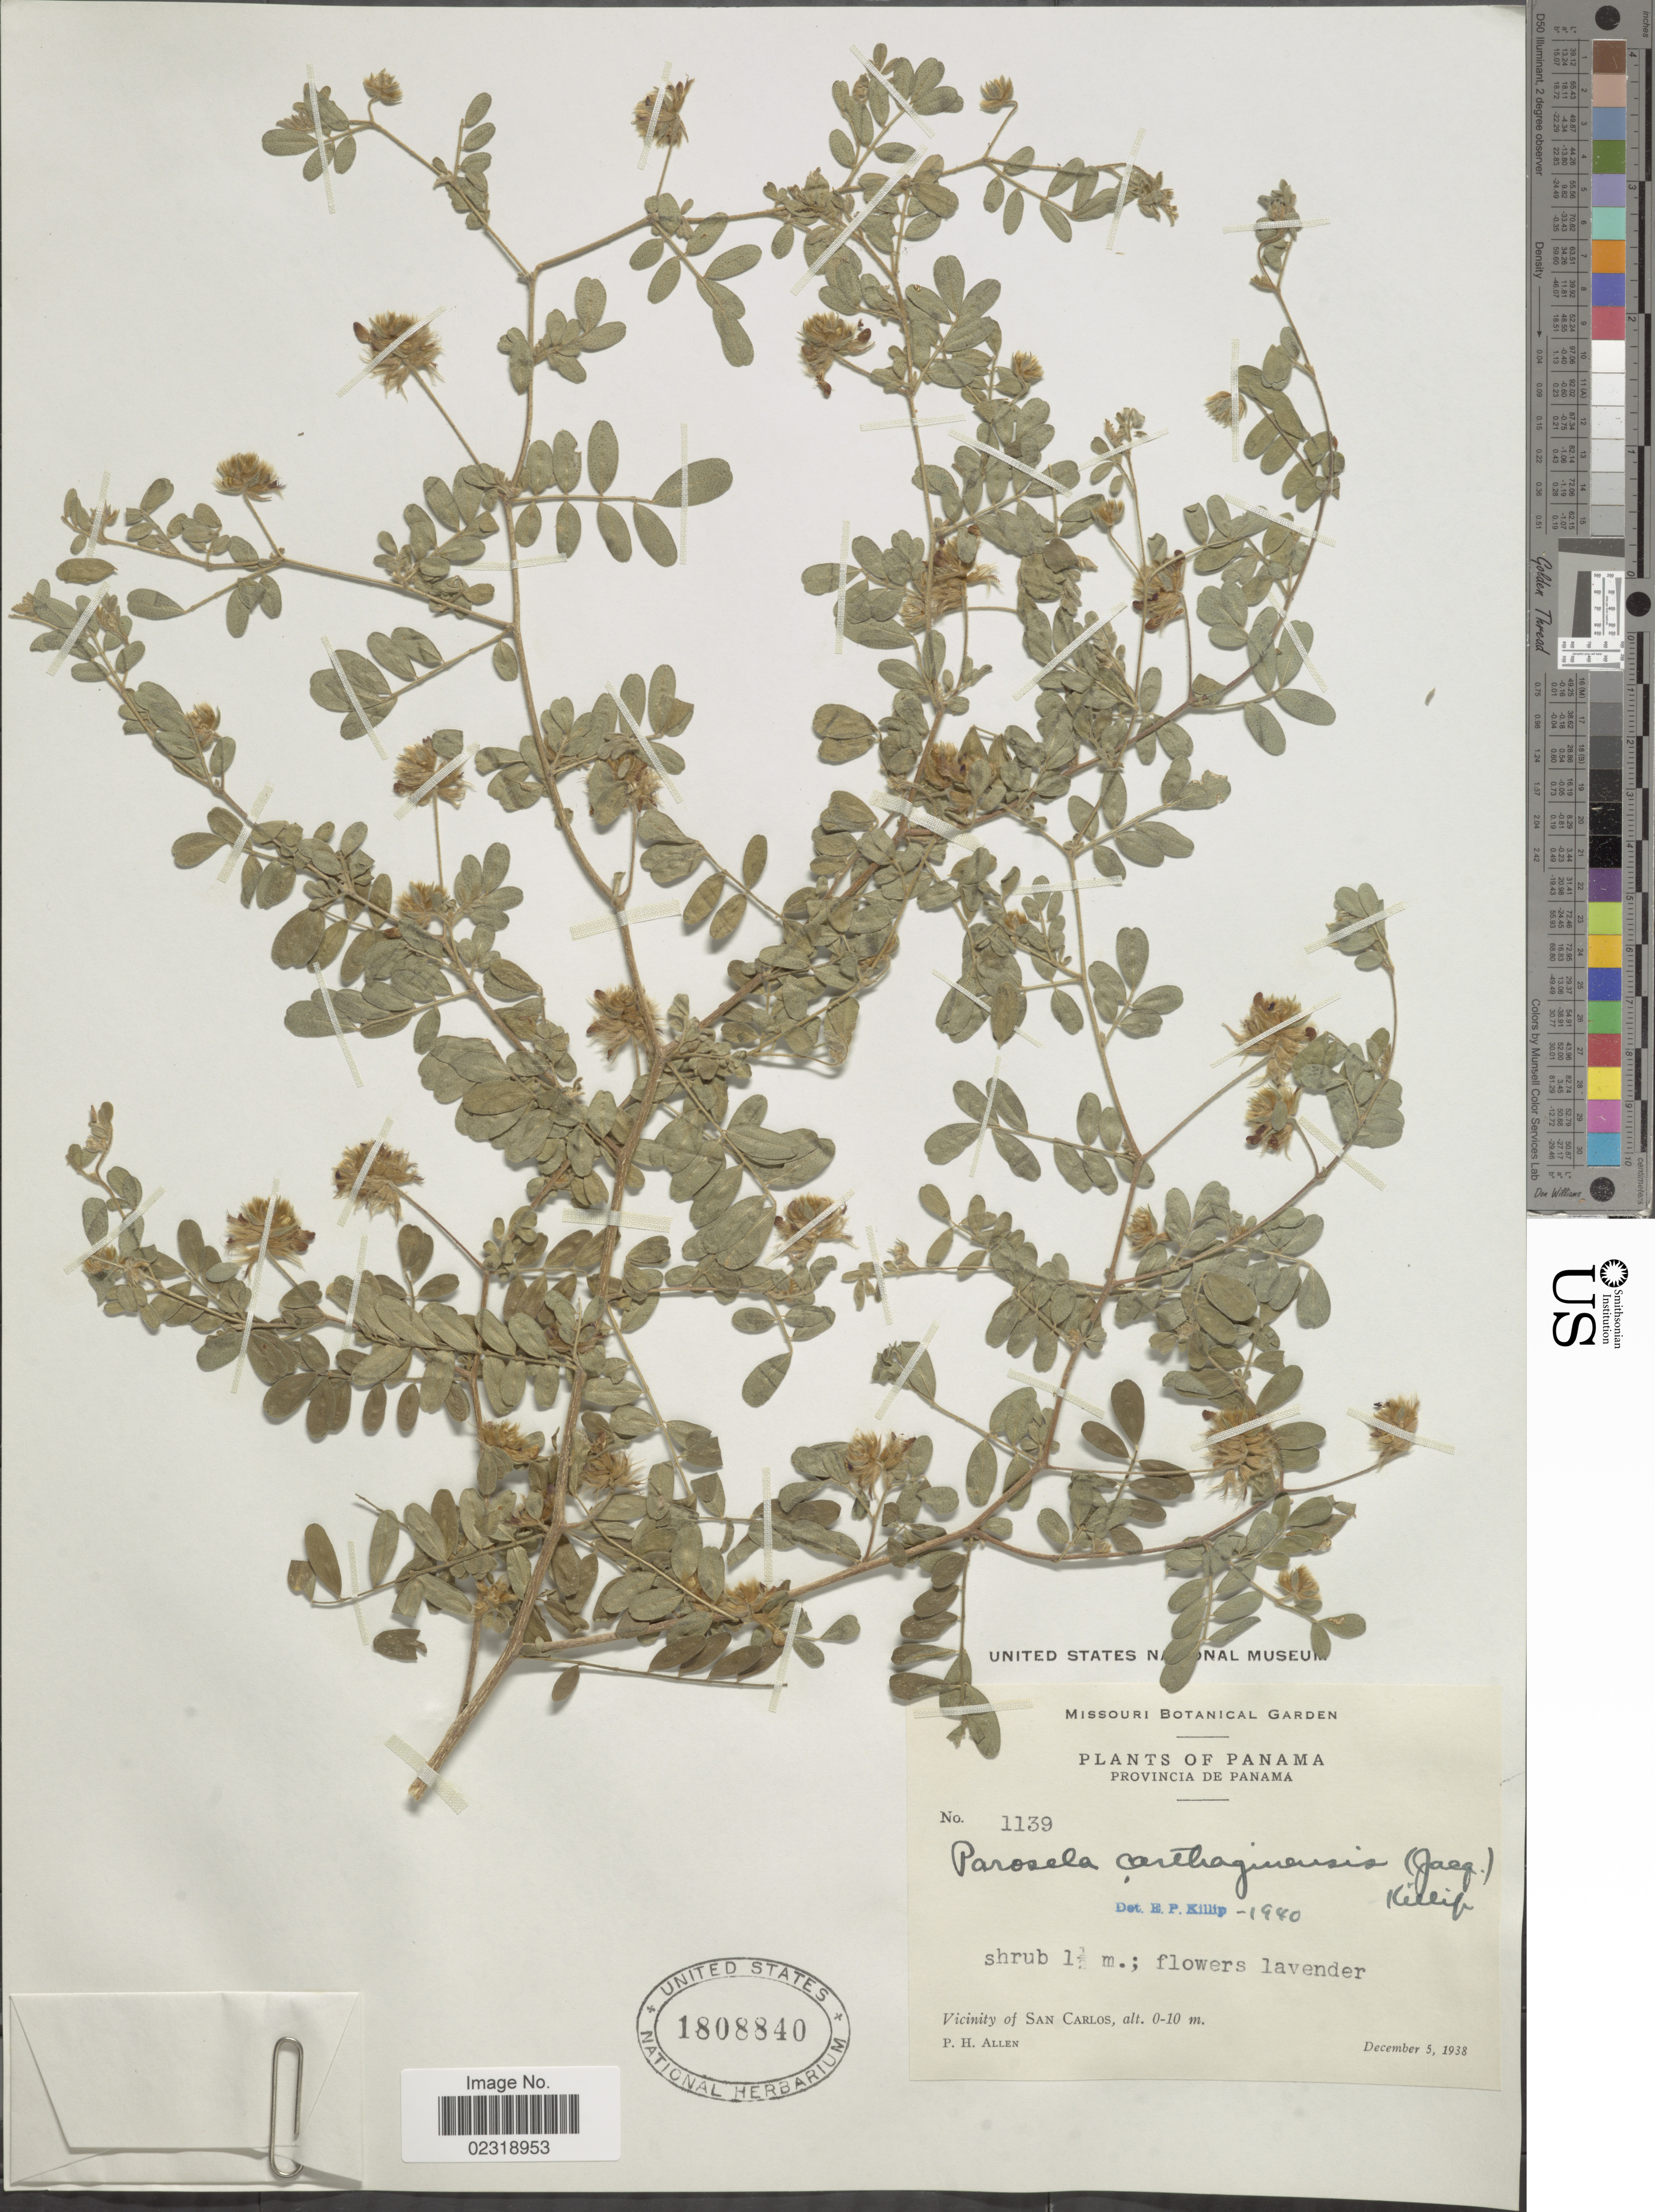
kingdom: Plantae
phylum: Tracheophyta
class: Magnoliopsida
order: Fabales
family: Fabaceae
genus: Dalea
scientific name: Dalea carthagenensis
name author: (Jacq.) J.F. Macbr.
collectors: P. H. Allen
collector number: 1139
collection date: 1938-12-05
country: Panama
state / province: Panamá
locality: Vicinity of San Carlos.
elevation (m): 0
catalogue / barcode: US 1808840